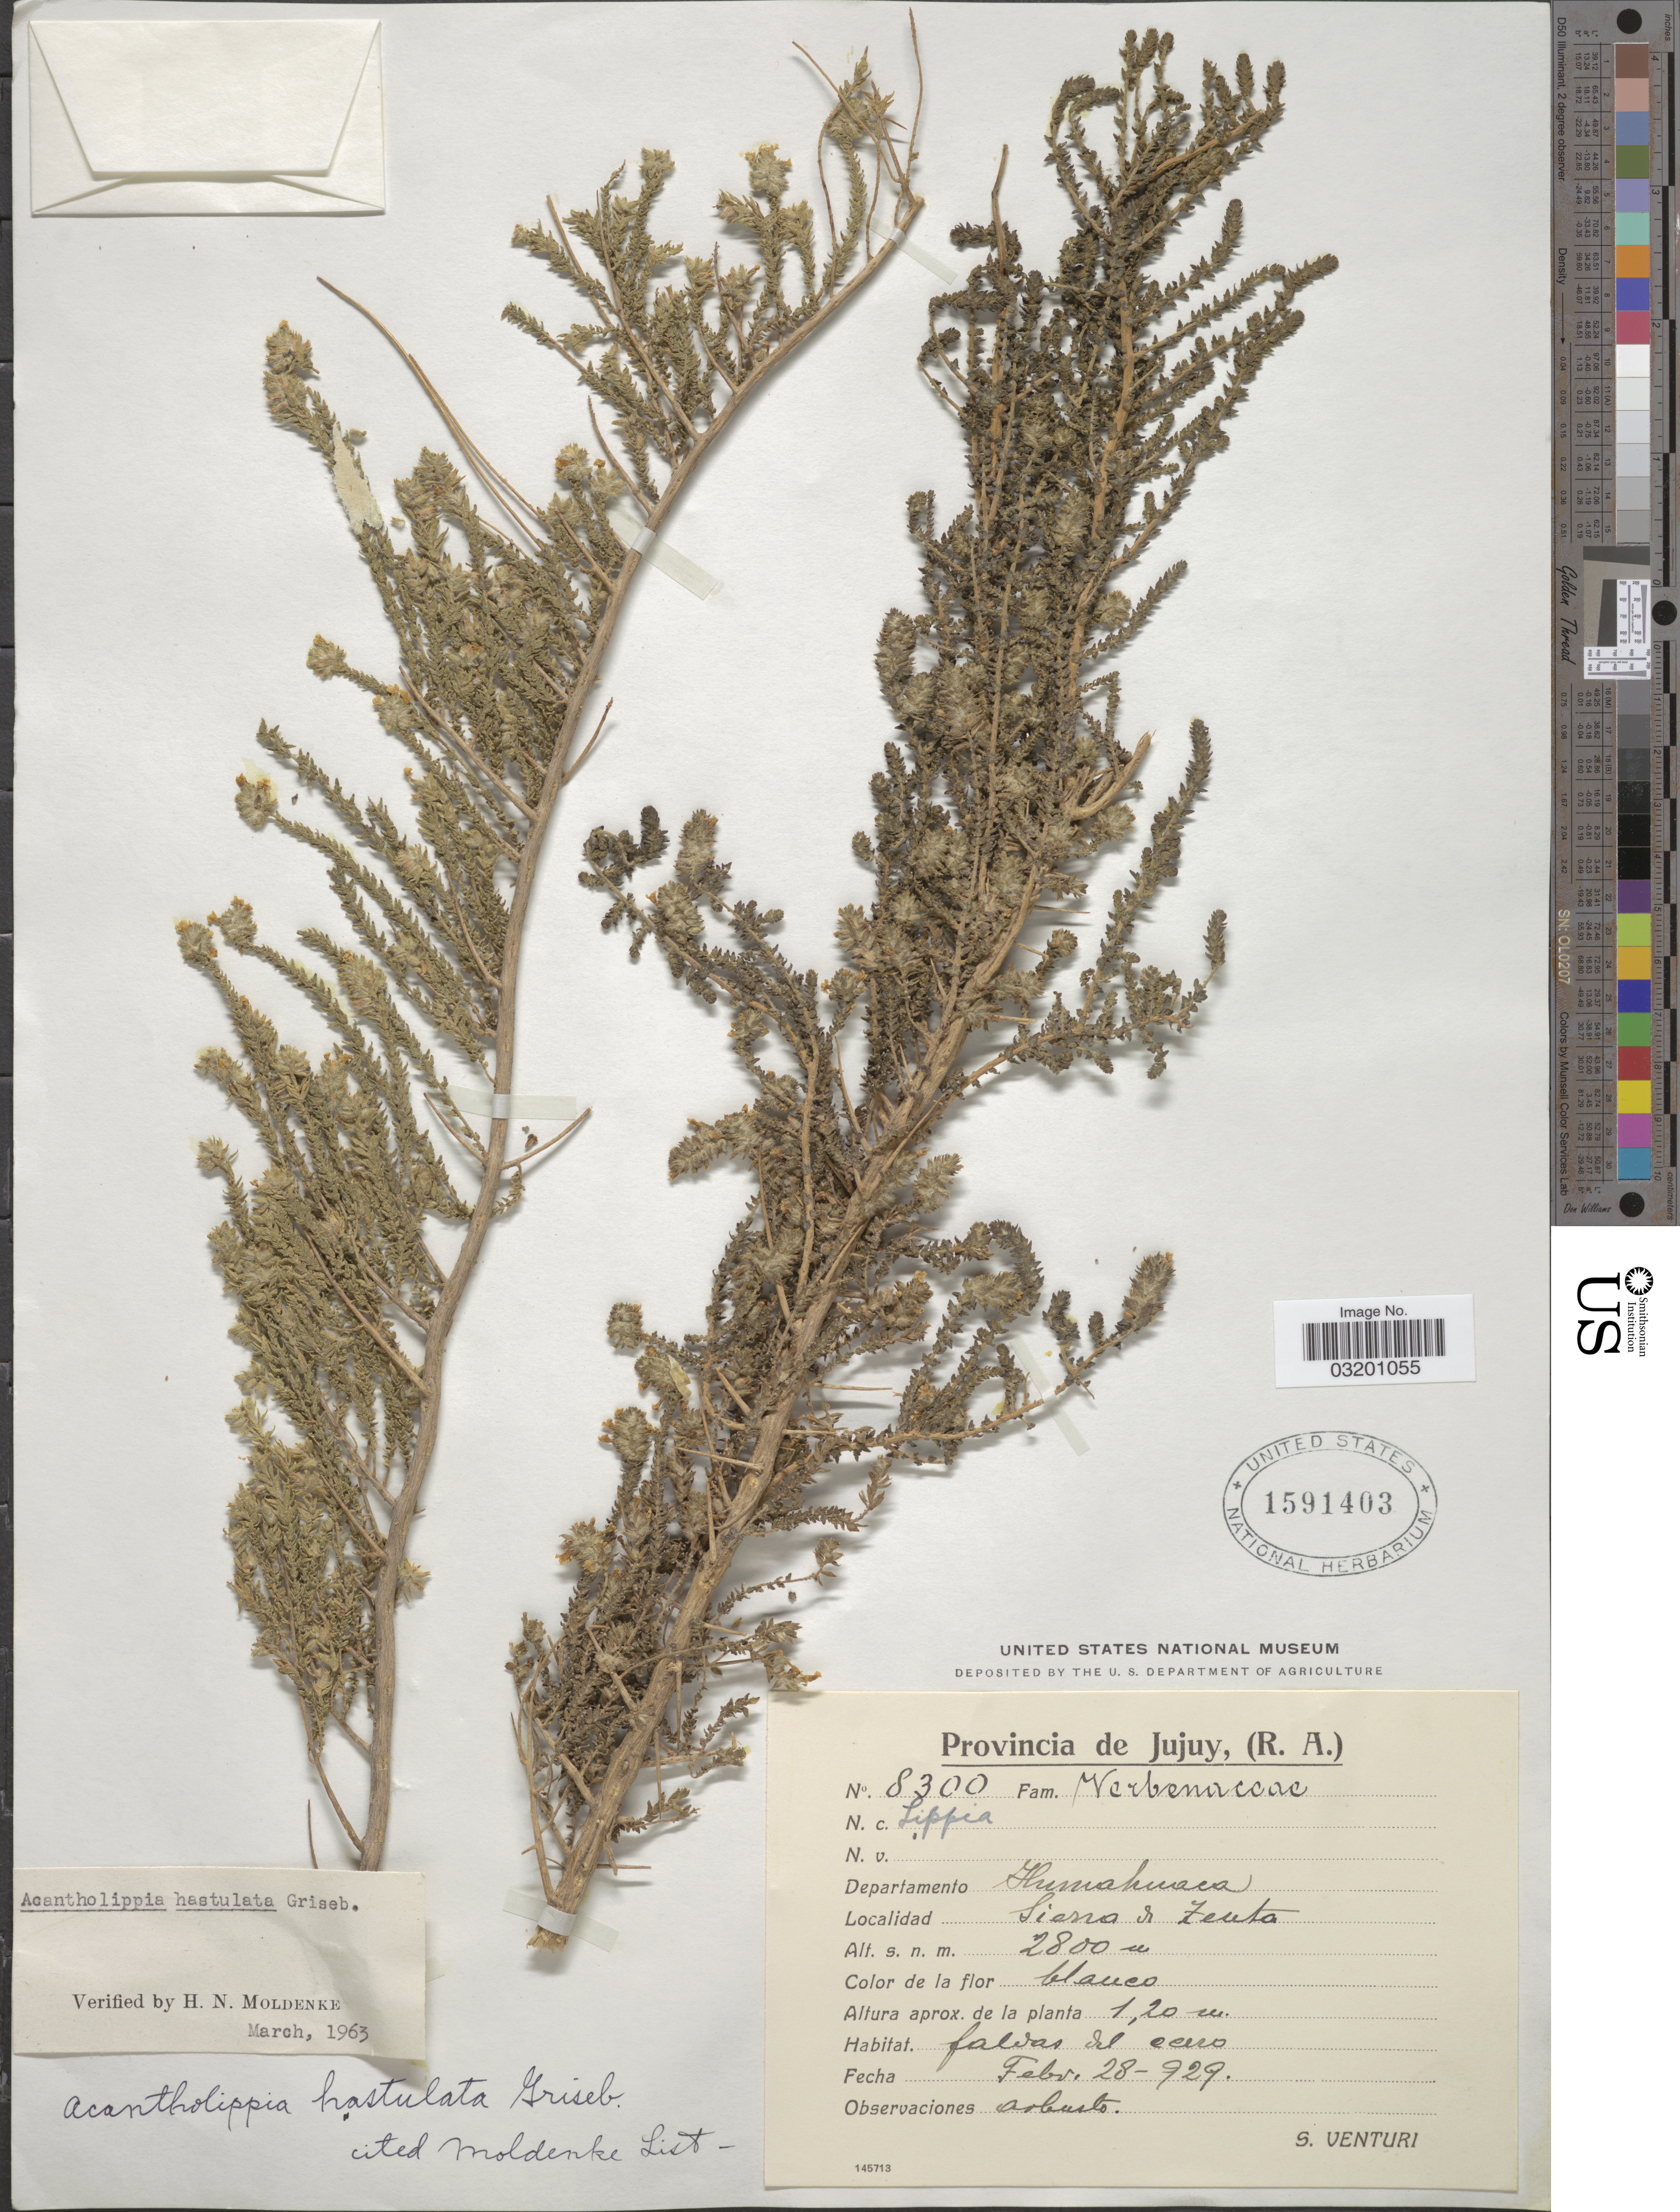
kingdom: Plantae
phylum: Tracheophyta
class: Magnoliopsida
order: Lamiales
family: Verbenaceae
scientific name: Acantholippa hastulata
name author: Griseb.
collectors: S. Venturi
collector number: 8300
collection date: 1929-02-28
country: Argentina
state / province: Jujuy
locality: Departamento Humahuaca, Sierra de Zenta.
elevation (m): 2800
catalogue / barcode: US 1591403